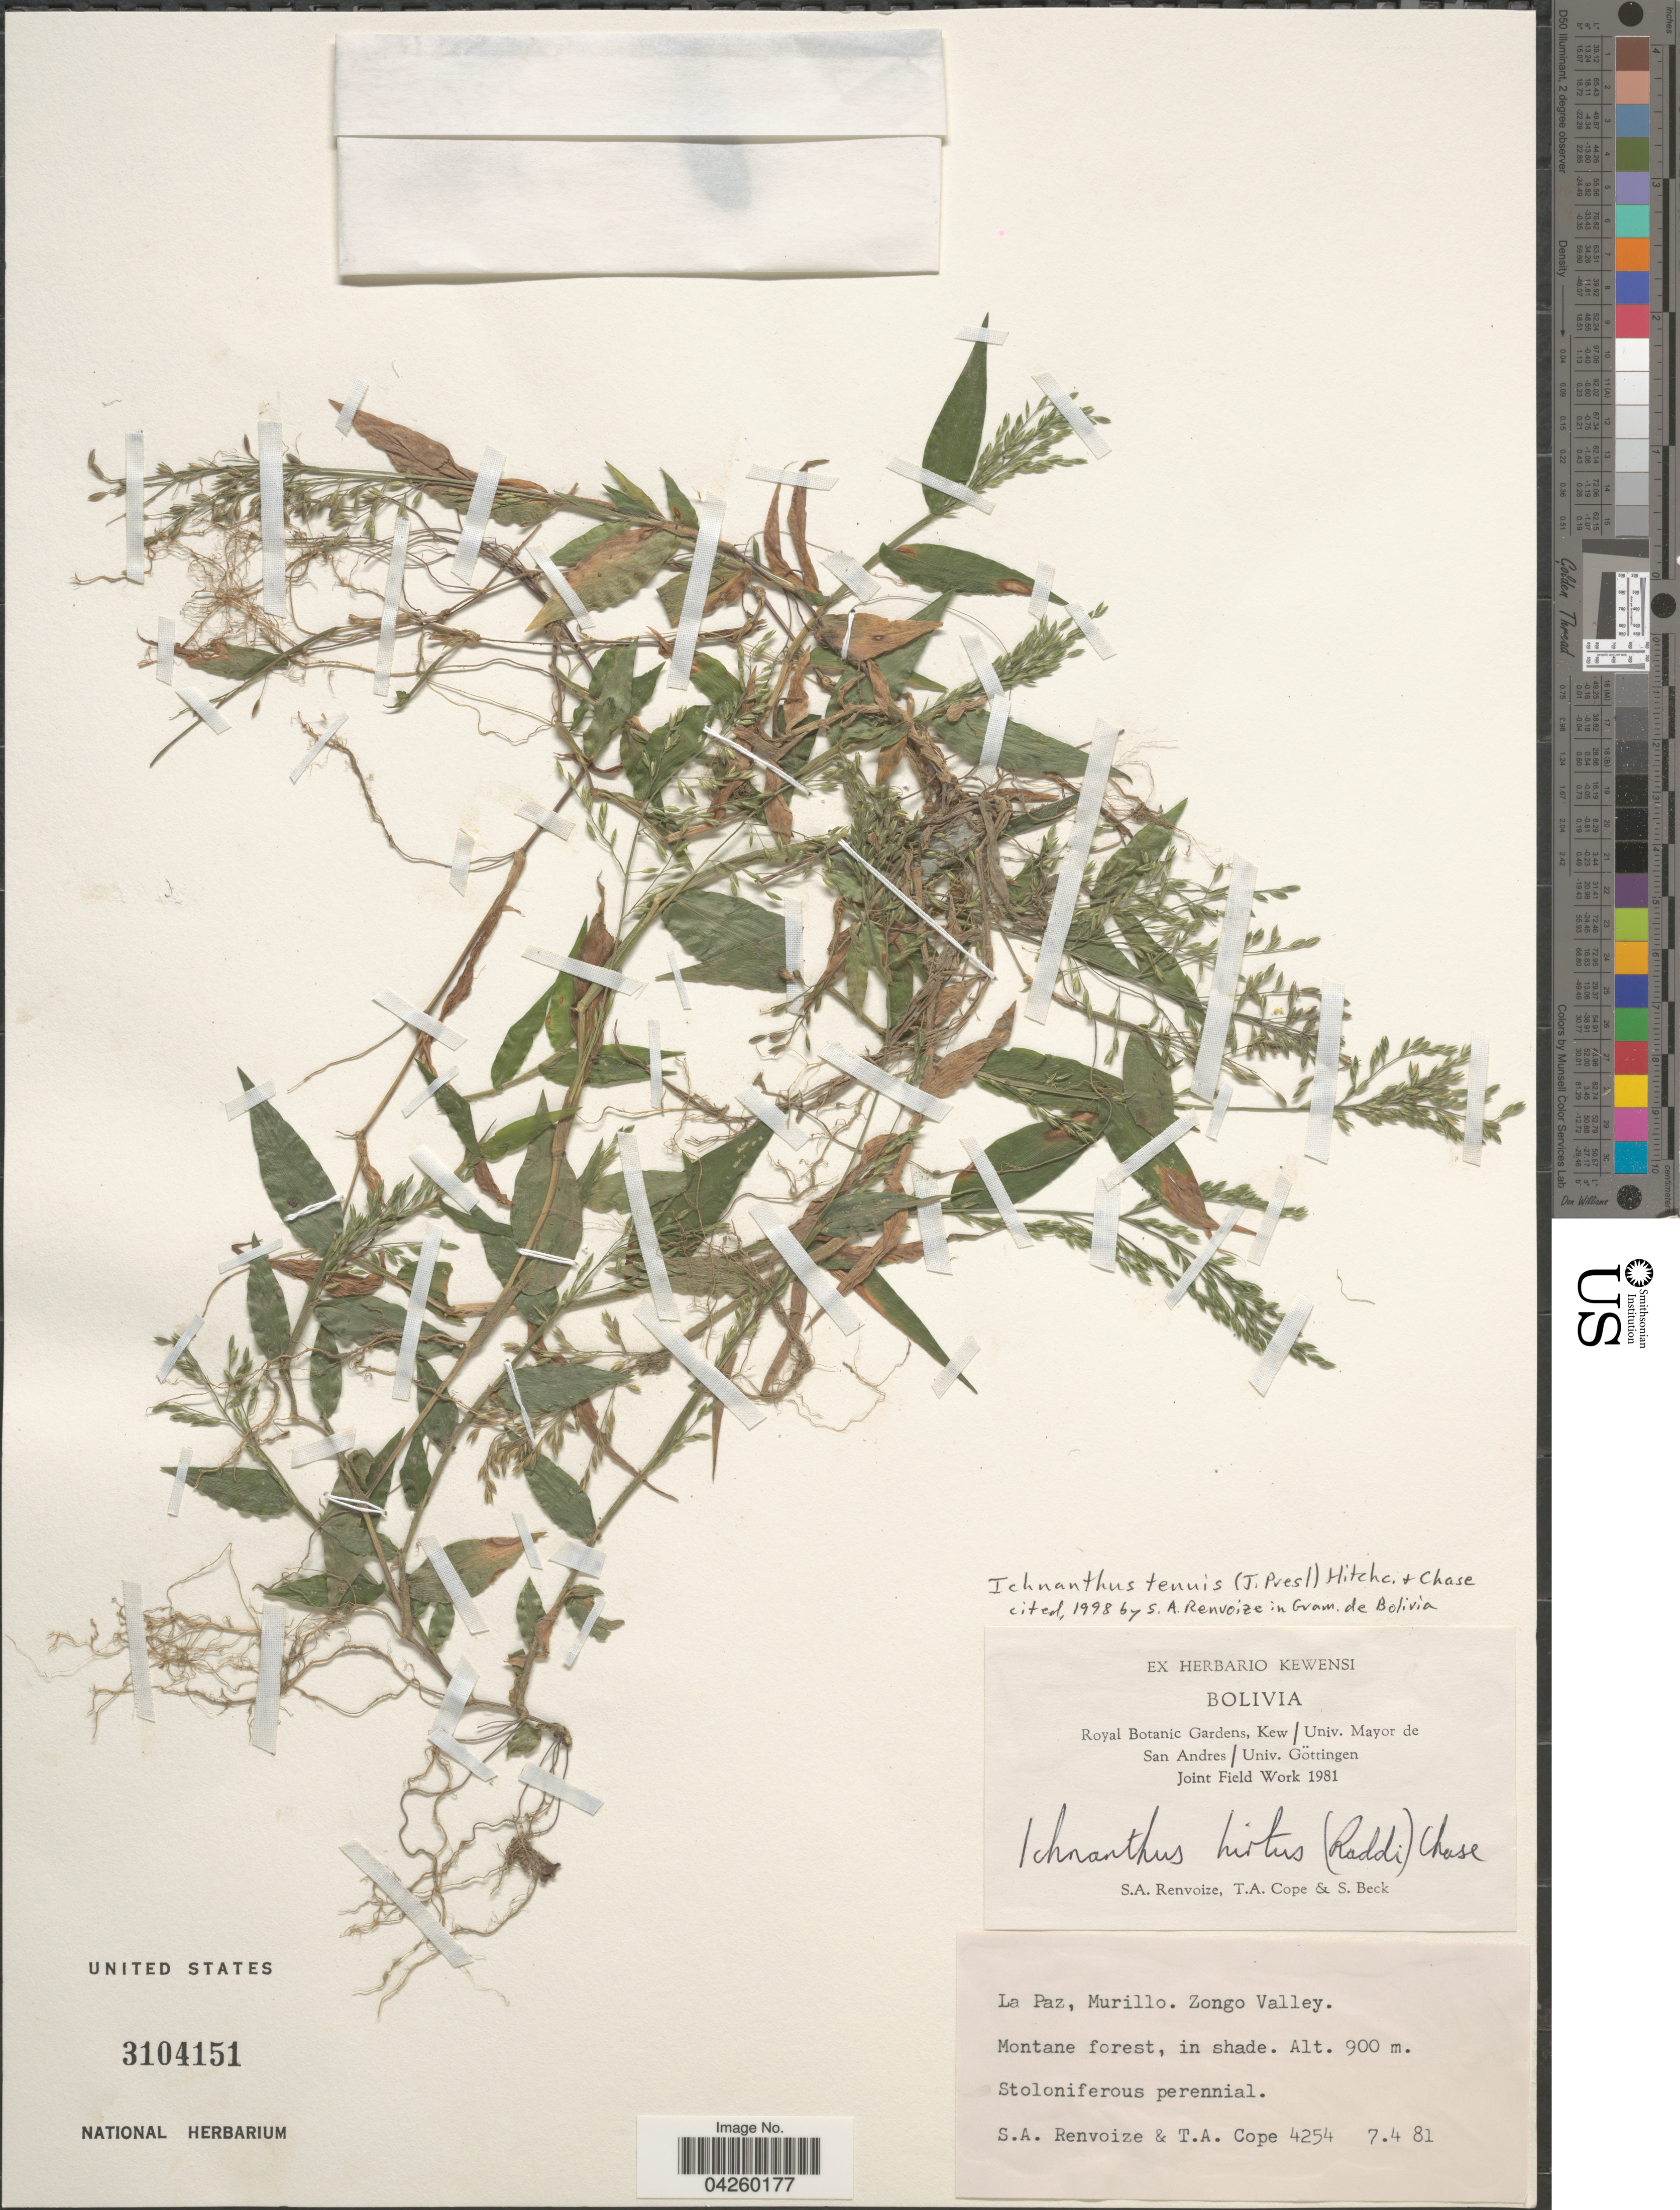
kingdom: Plantae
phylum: Tracheophyta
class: Liliopsida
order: Poales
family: Poaceae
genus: Ichnanthus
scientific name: Ichnanthus tenuis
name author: (J. Presl) Hitchc. & Chase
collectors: S. A. Renvoize, T. A. Cope & S. G. Beck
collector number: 4254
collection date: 1981-04-07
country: Bolivia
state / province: La Paz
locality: Murillo. Zongo Valley.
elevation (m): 900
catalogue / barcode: US 3104151